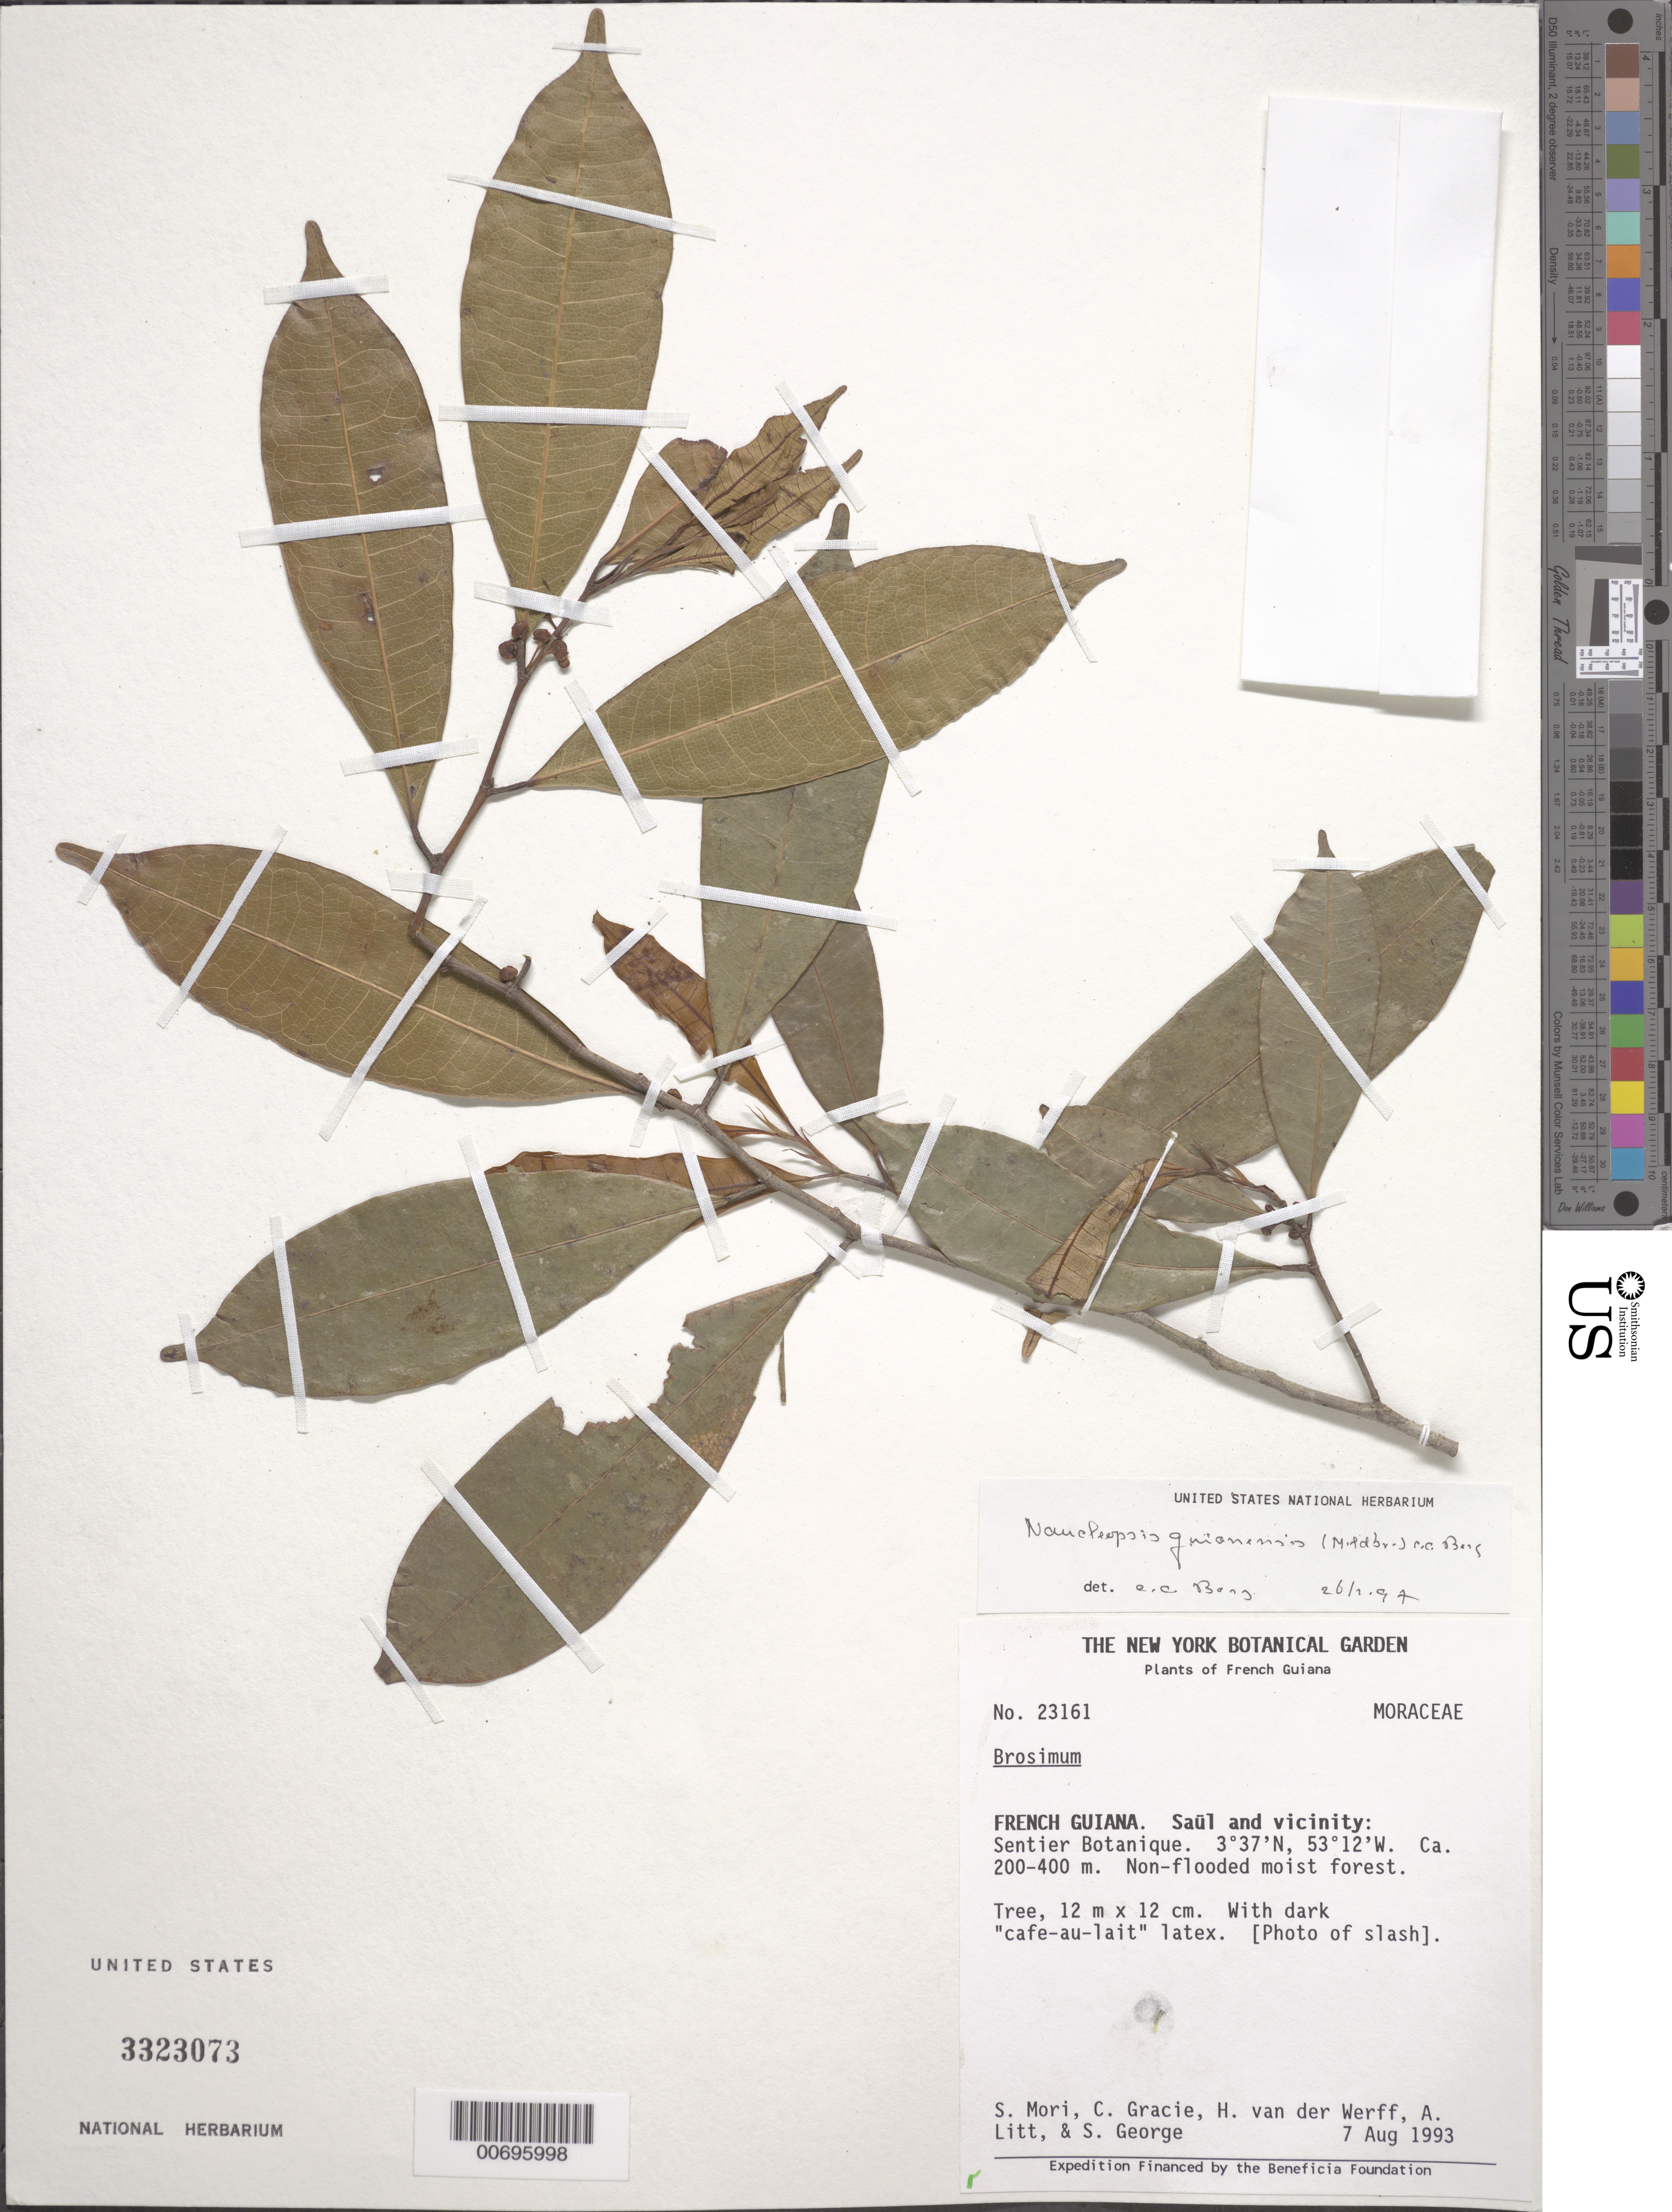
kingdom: Plantae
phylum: Tracheophyta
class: Magnoliopsida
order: Rosales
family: Moraceae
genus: Naucleopsis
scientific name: Naucleopsis guianensis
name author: (Mildbr.) C.C. Berg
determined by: Berg, C. C.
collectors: S. Mori, C. A. Gracie, H. van der Werff, A. Litt & S. George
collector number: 23161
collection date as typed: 7-Aug-93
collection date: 1993-08-07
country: French Guiana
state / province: Saint-Laurent-du-Maroni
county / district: Saül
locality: Saül and vic., Sentier Botanique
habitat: Non-flooded moist forest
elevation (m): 200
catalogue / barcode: US 3323073